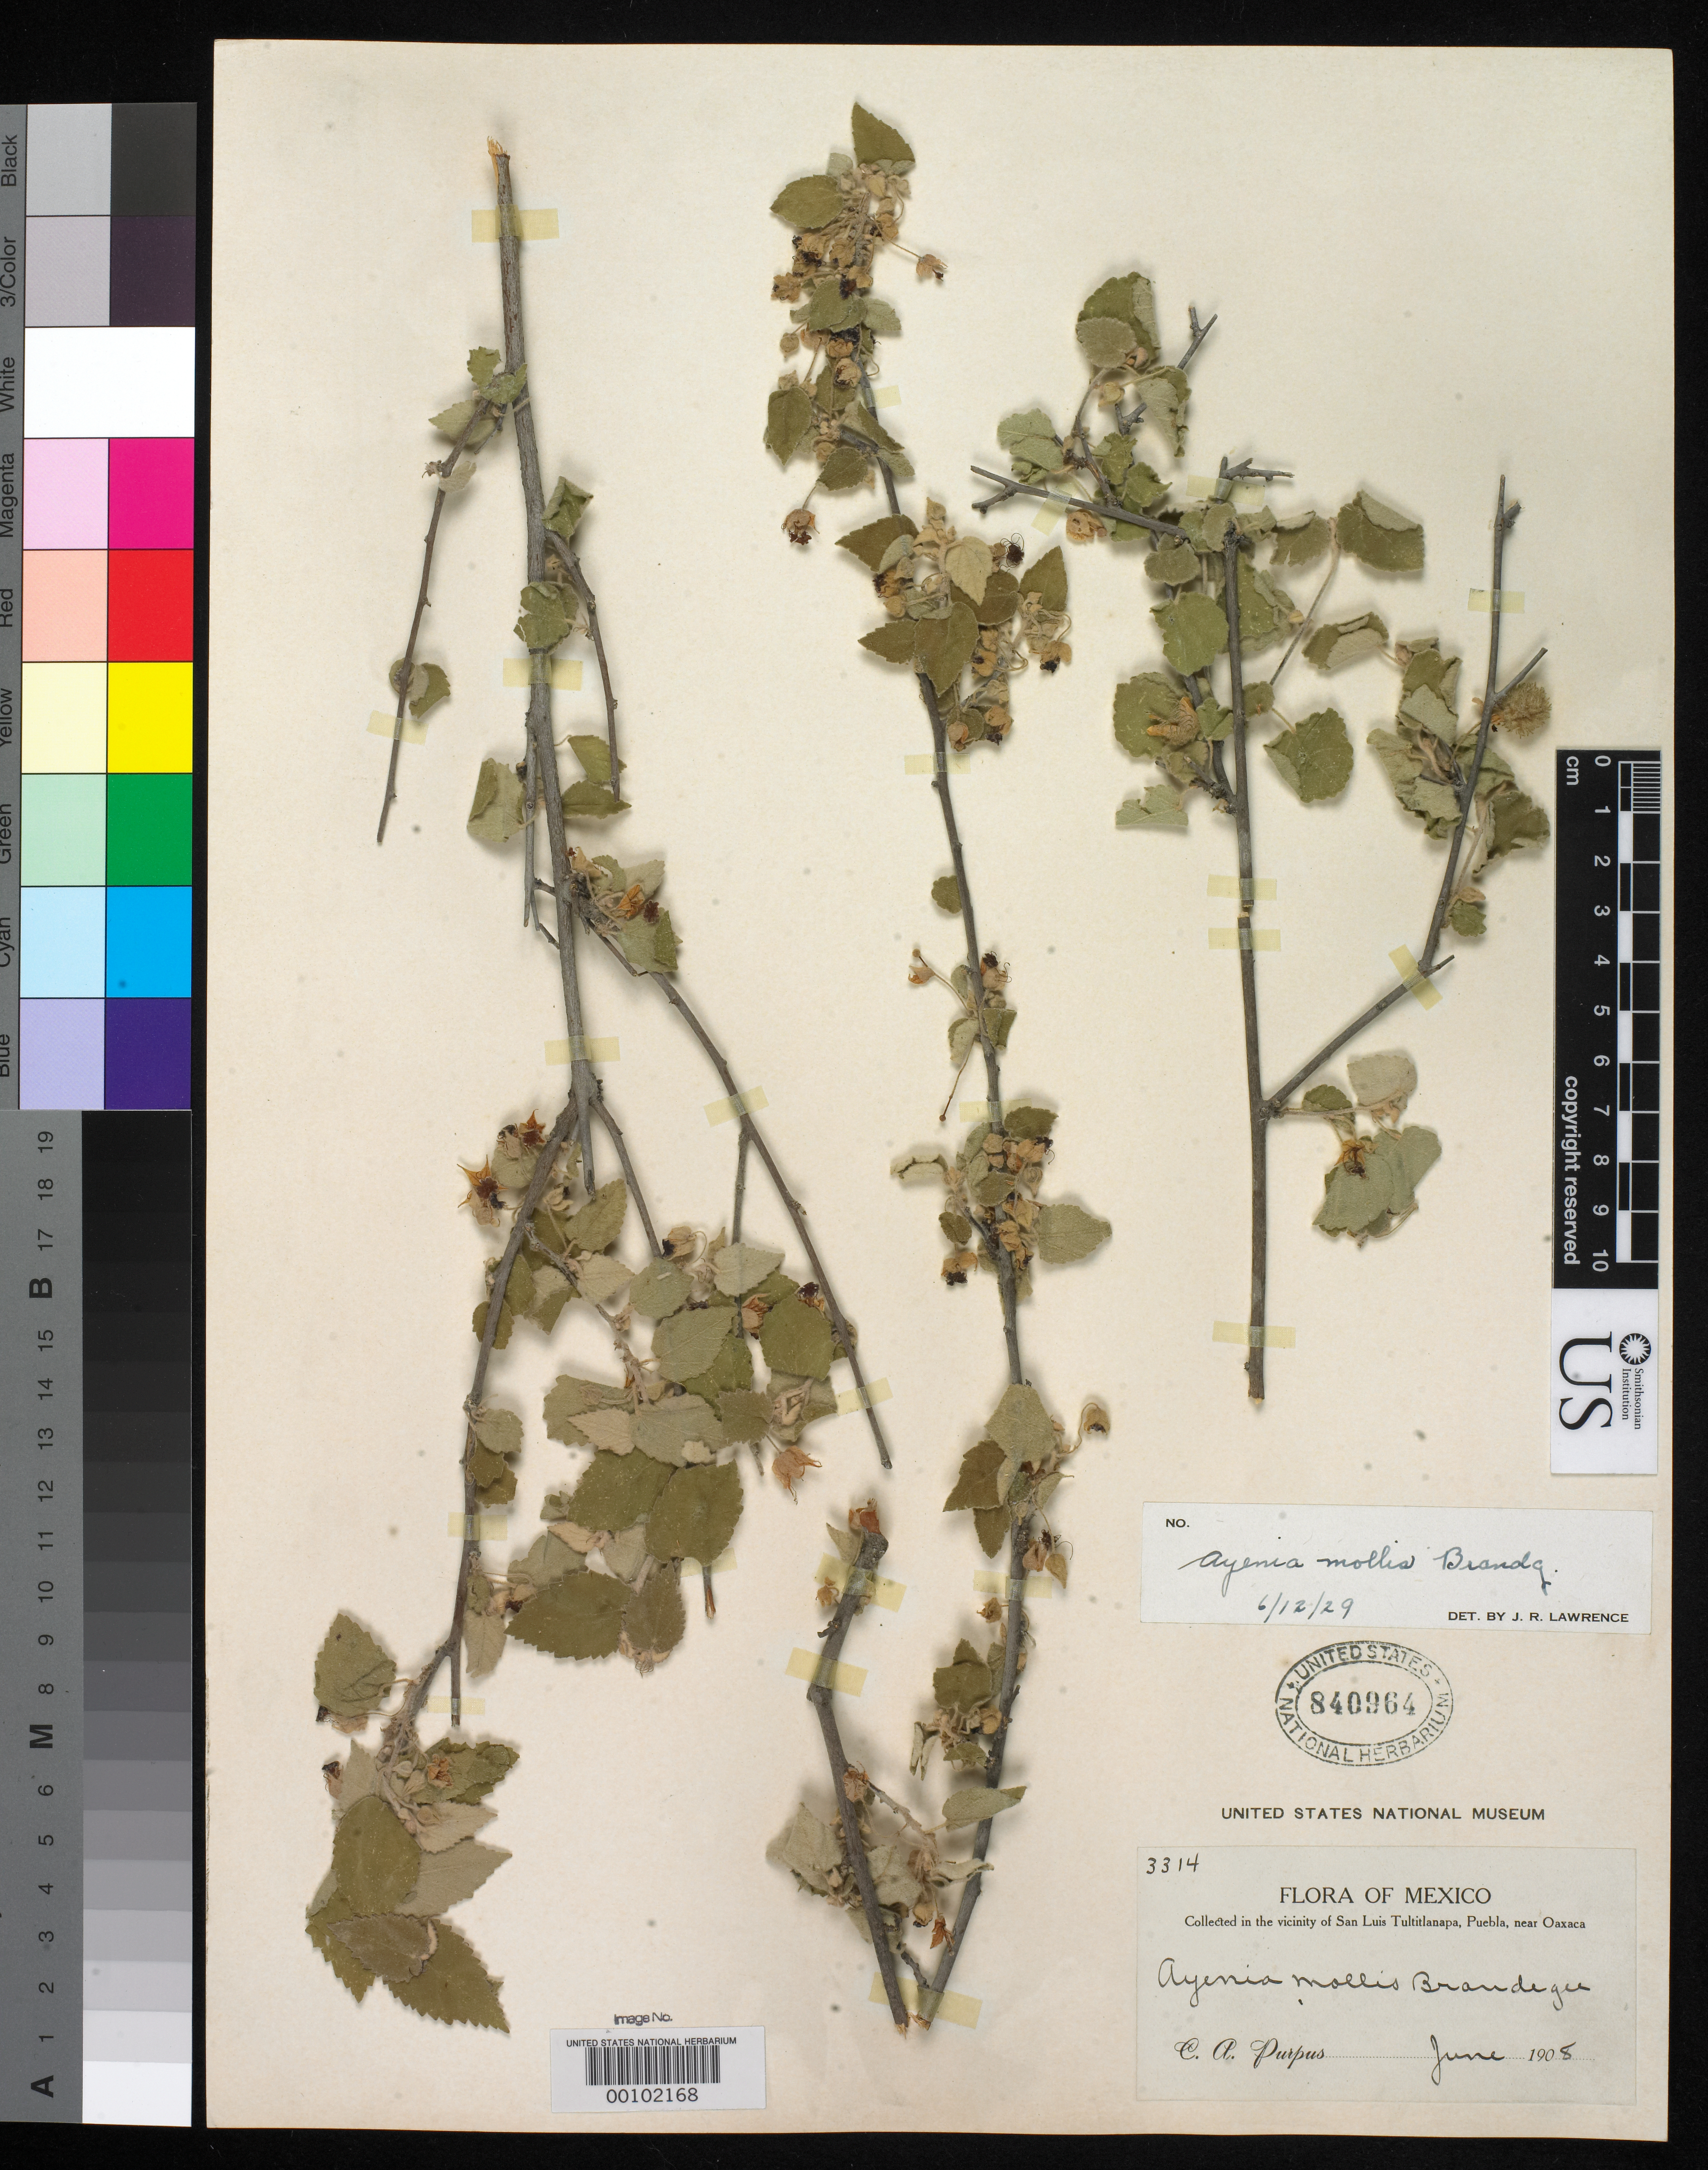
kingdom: Plantae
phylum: Tracheophyta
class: Magnoliopsida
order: Malvales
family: Malvaceae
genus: Ayenia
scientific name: Ayenia mollis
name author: Brandegee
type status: Isotype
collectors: C. A. Purpus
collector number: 3314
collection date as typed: Jun 1908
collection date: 1908-06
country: Mexico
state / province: Puebla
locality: San Luis Tultitlanapa.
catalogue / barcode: US 840964